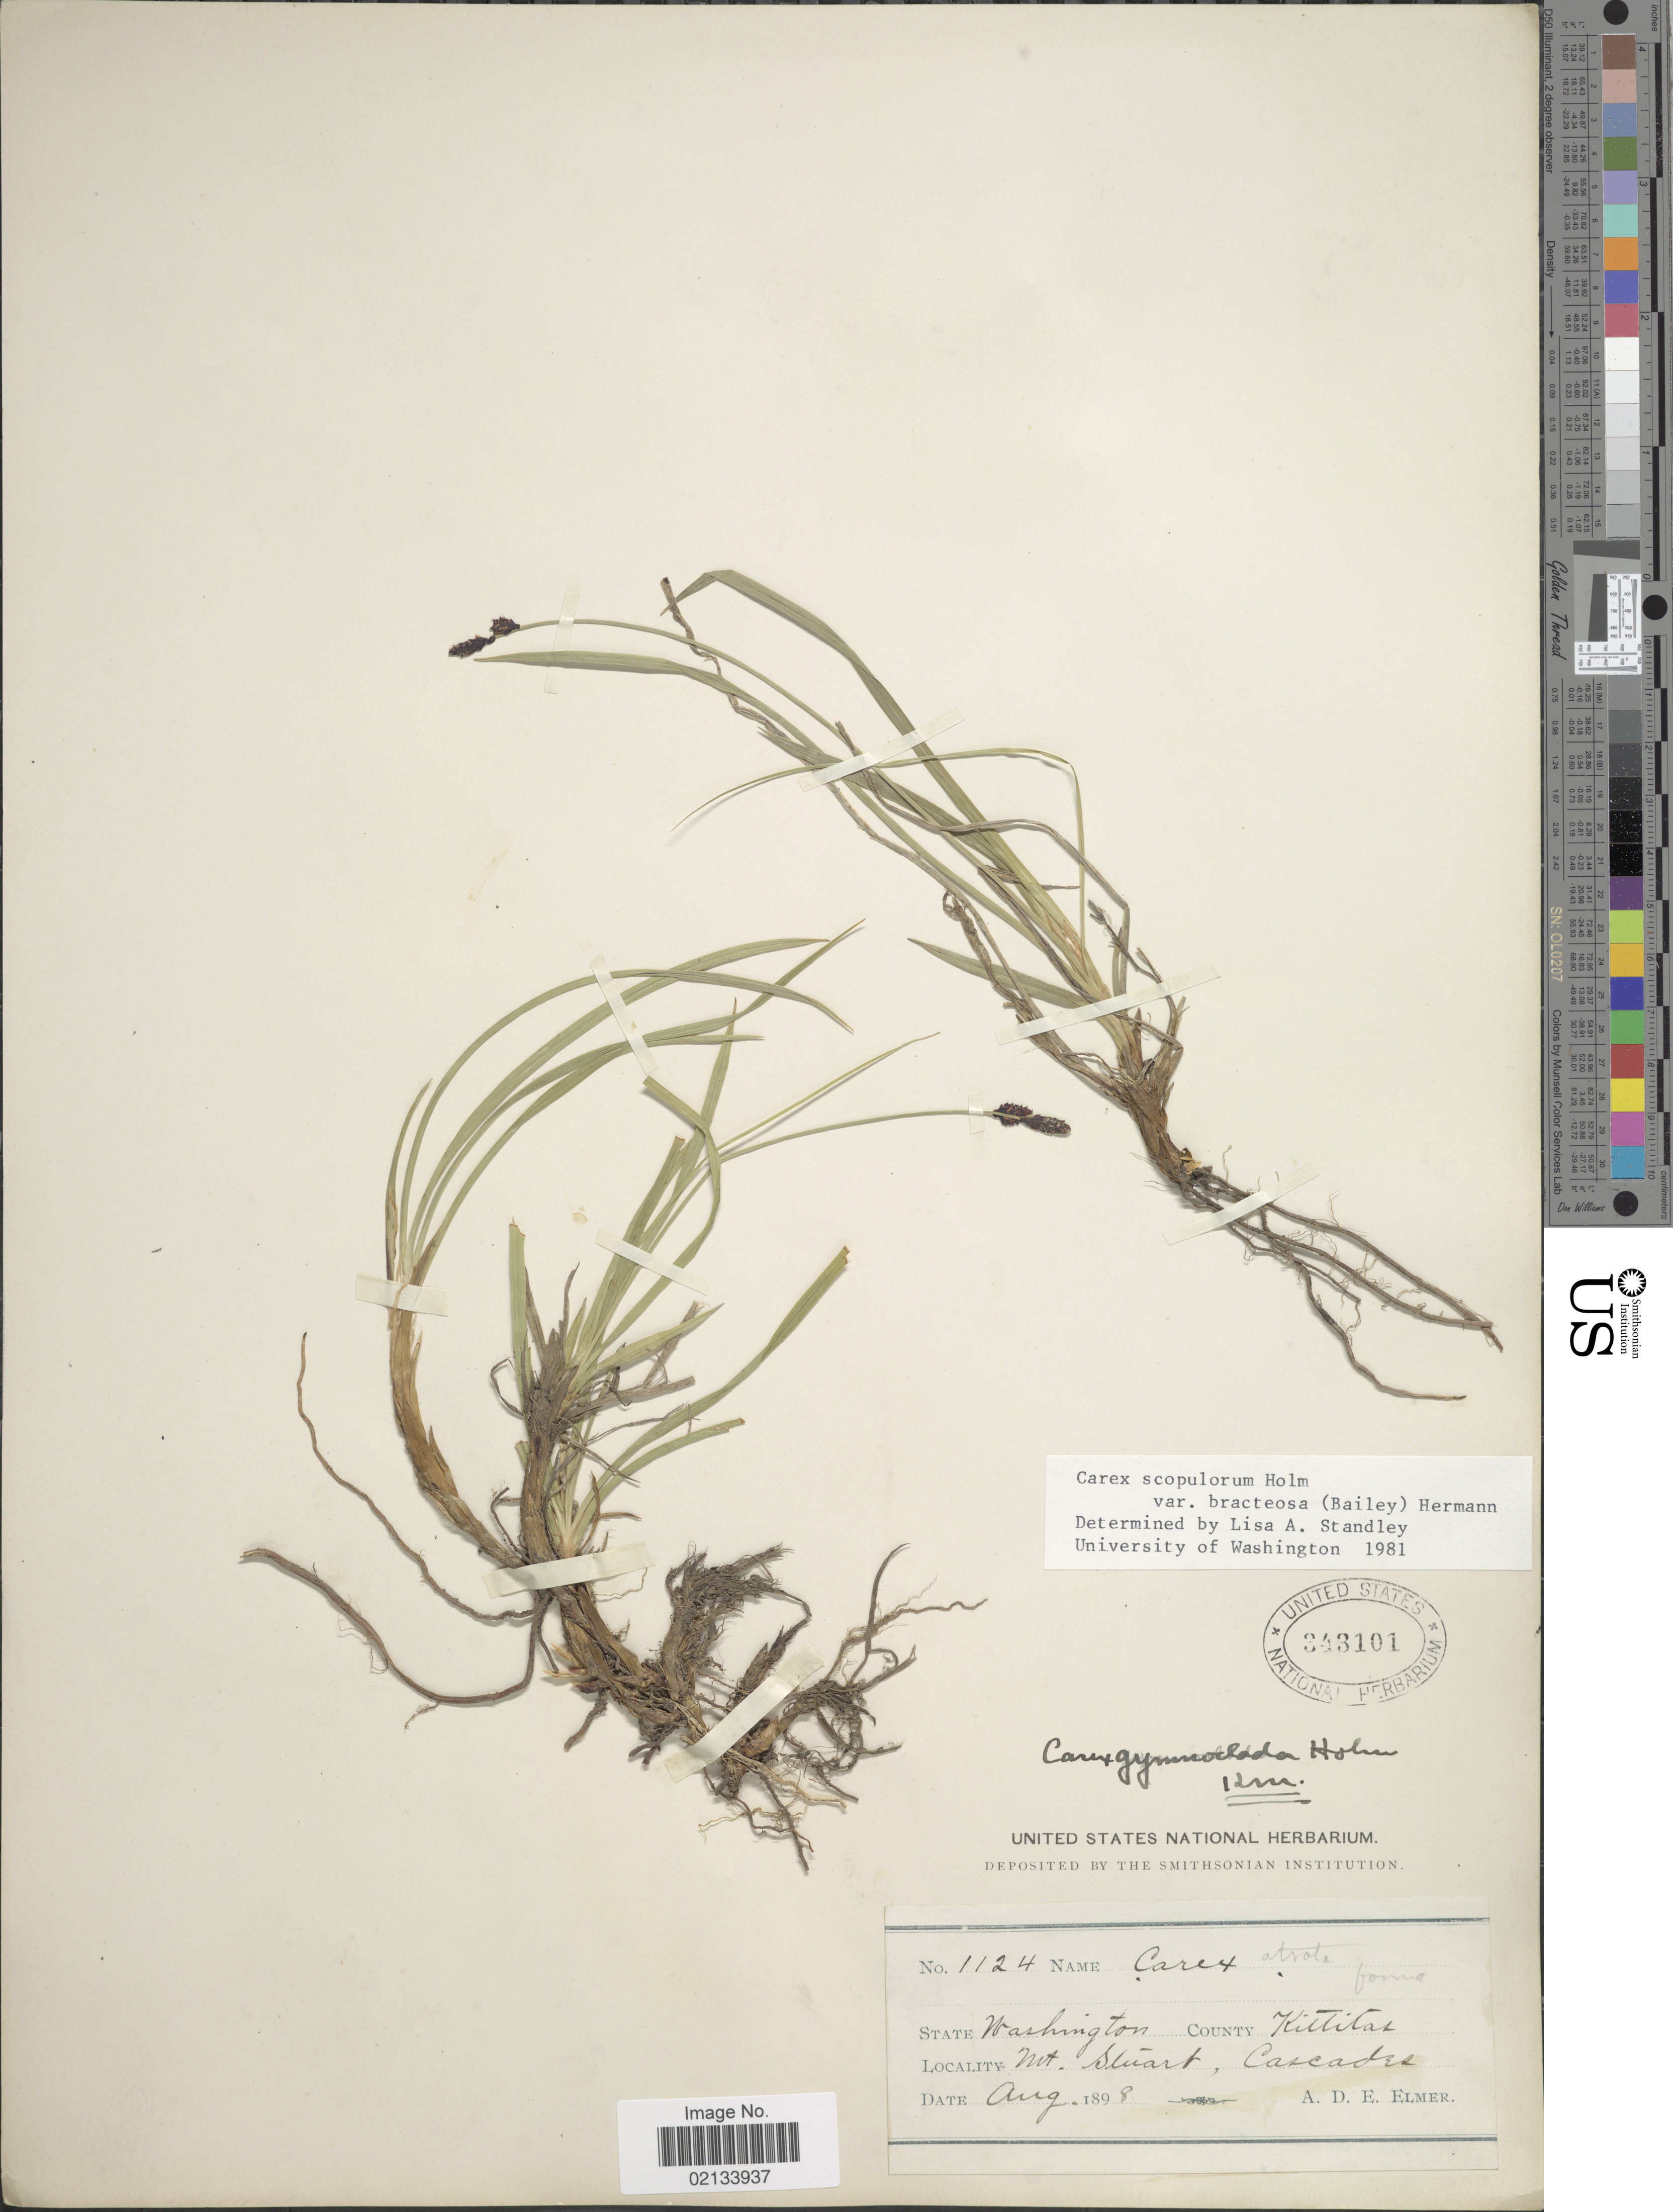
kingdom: Plantae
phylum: Tracheophyta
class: Liliopsida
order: Poales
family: Cyperaceae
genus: Carex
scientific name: Carex scopulorum var. bracteosa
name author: (L.H. Bailey) F.J. Herm.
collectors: A. D. E. Elmer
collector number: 1124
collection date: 1898-08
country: United States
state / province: Washington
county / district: Kittitas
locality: County Kittitas, Mt. Stuart, Cascade.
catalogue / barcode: US 343101